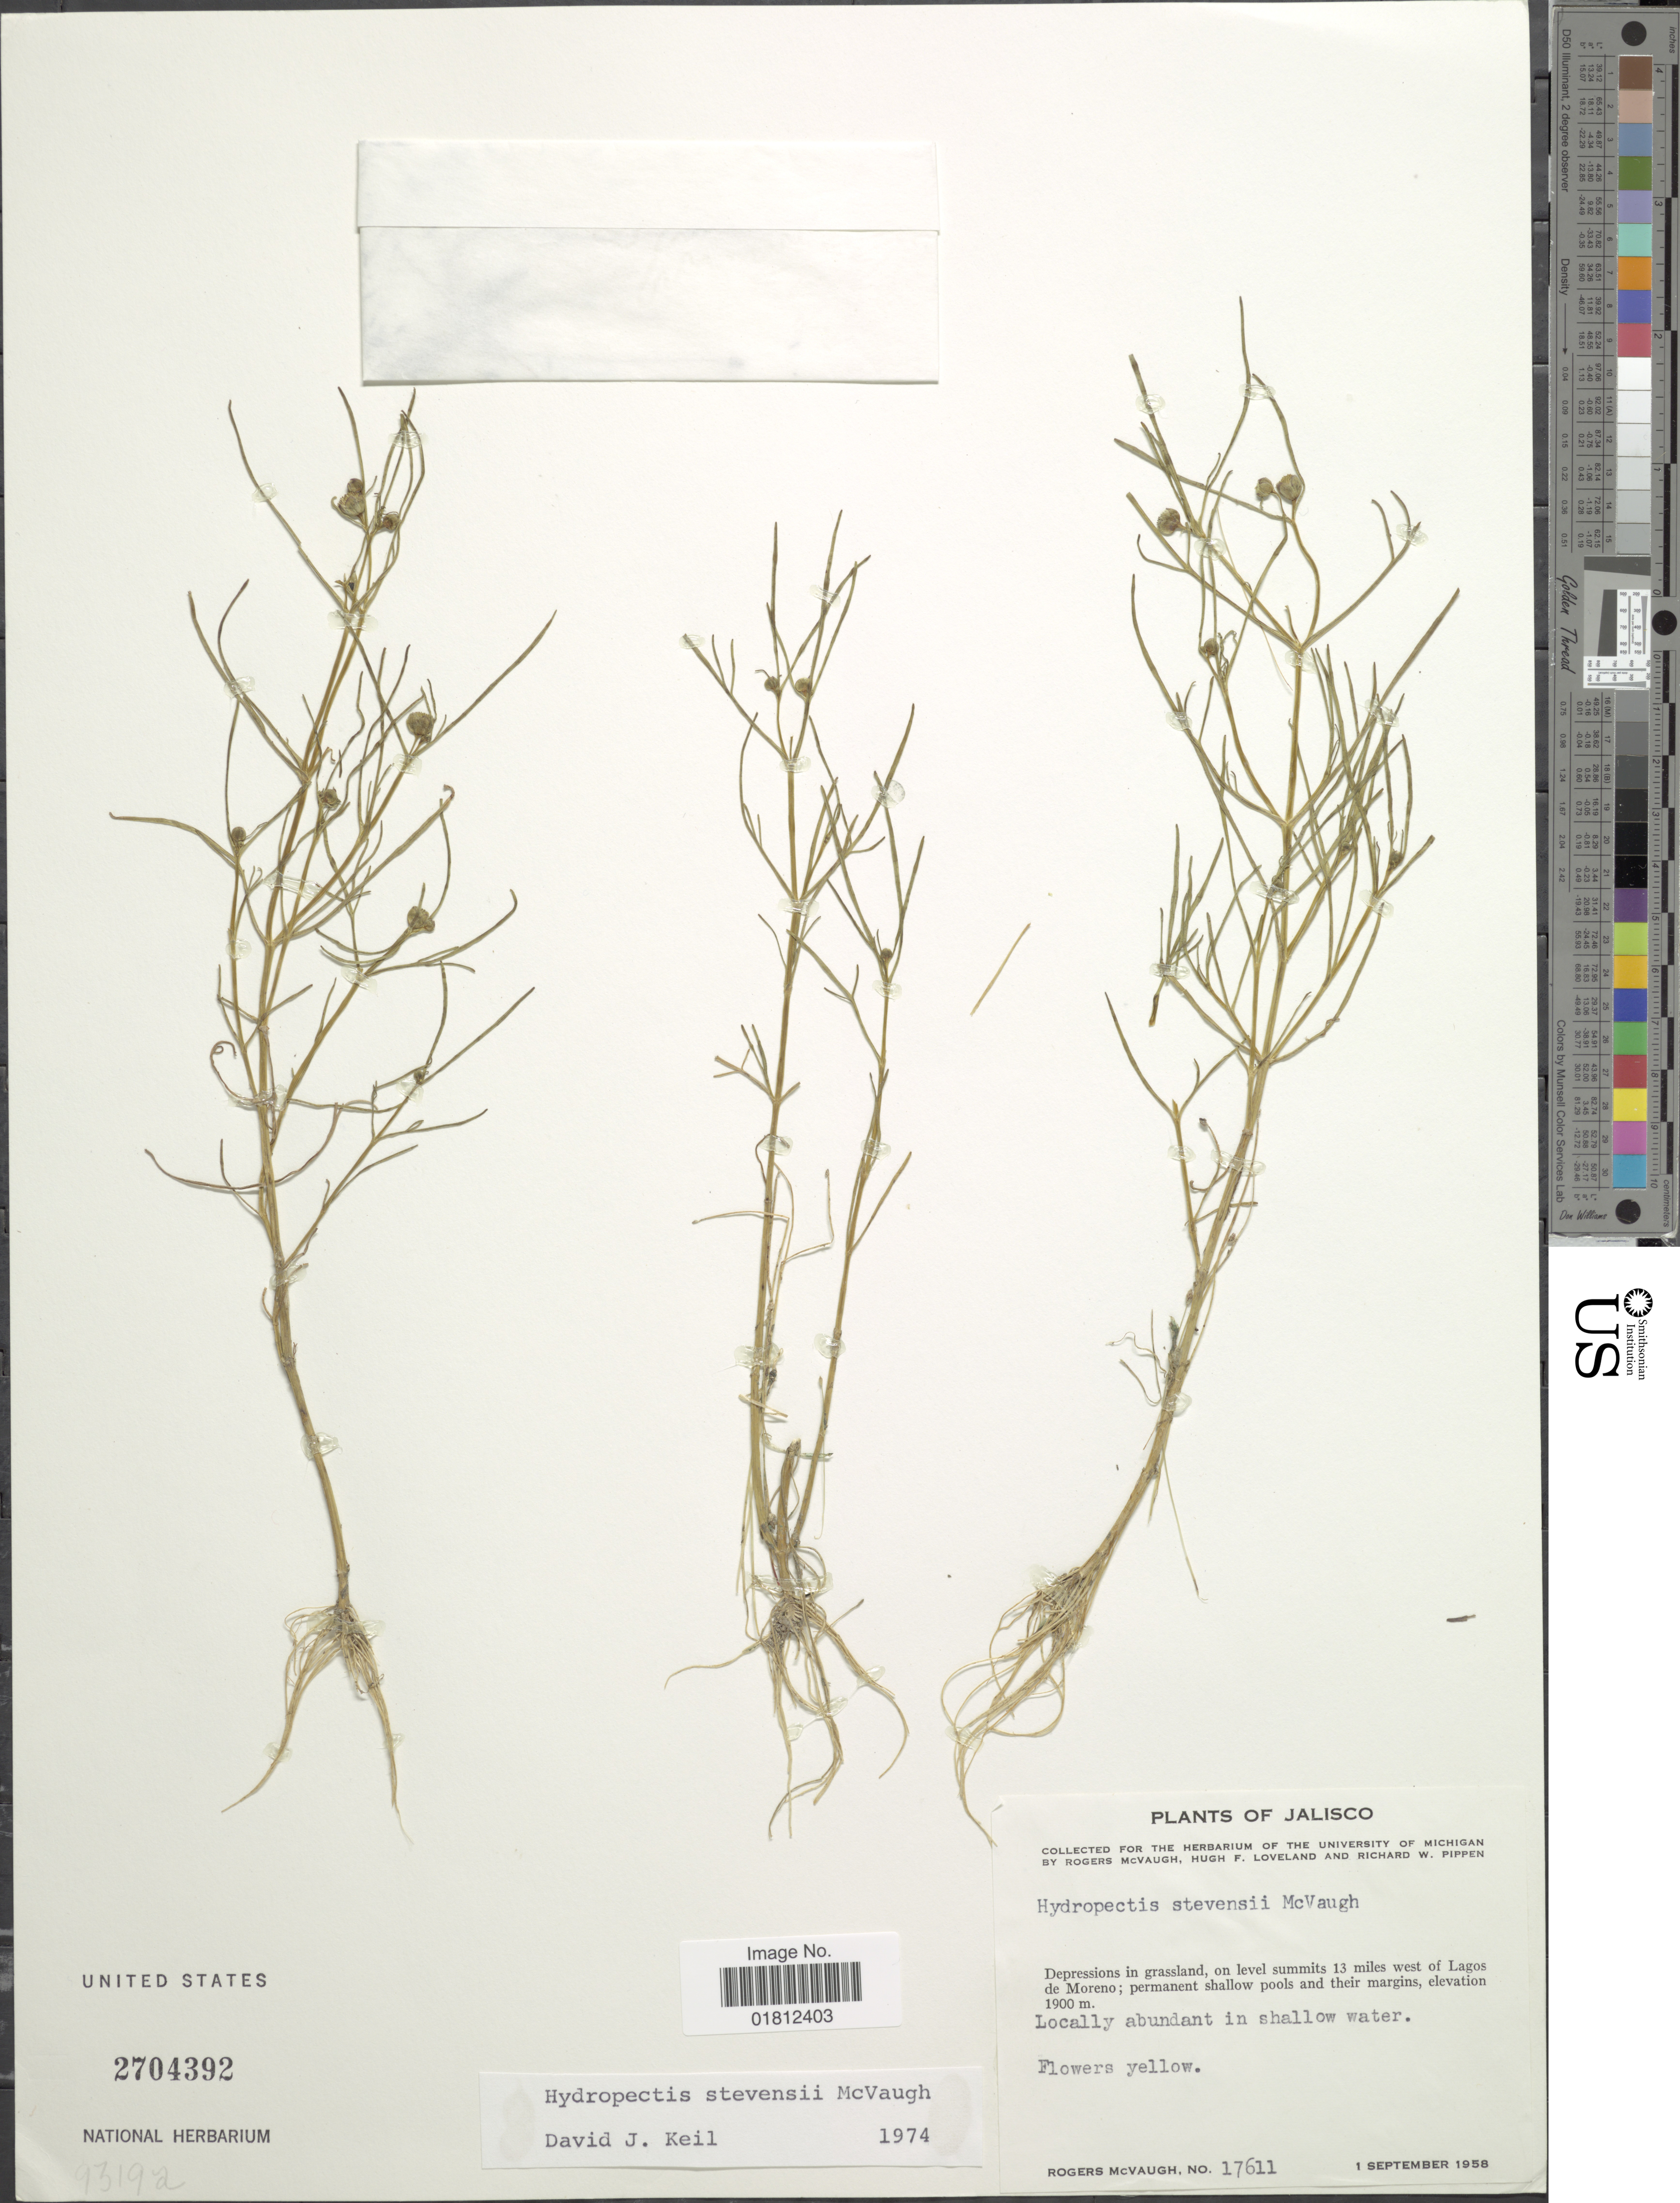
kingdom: Plantae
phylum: Tracheophyta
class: Magnoliopsida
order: Asterales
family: Asteraceae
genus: Hydropectis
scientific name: Hydropectis stevensii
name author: McVaugh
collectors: R. McVaugh, H. Loveland & R. W. Pippen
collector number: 17611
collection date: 1958-09-01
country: Mexico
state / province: Jalisco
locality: Depressions in grassland, on level summits 13 miles west of Lagos de Moreno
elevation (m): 1900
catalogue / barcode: US 2704392